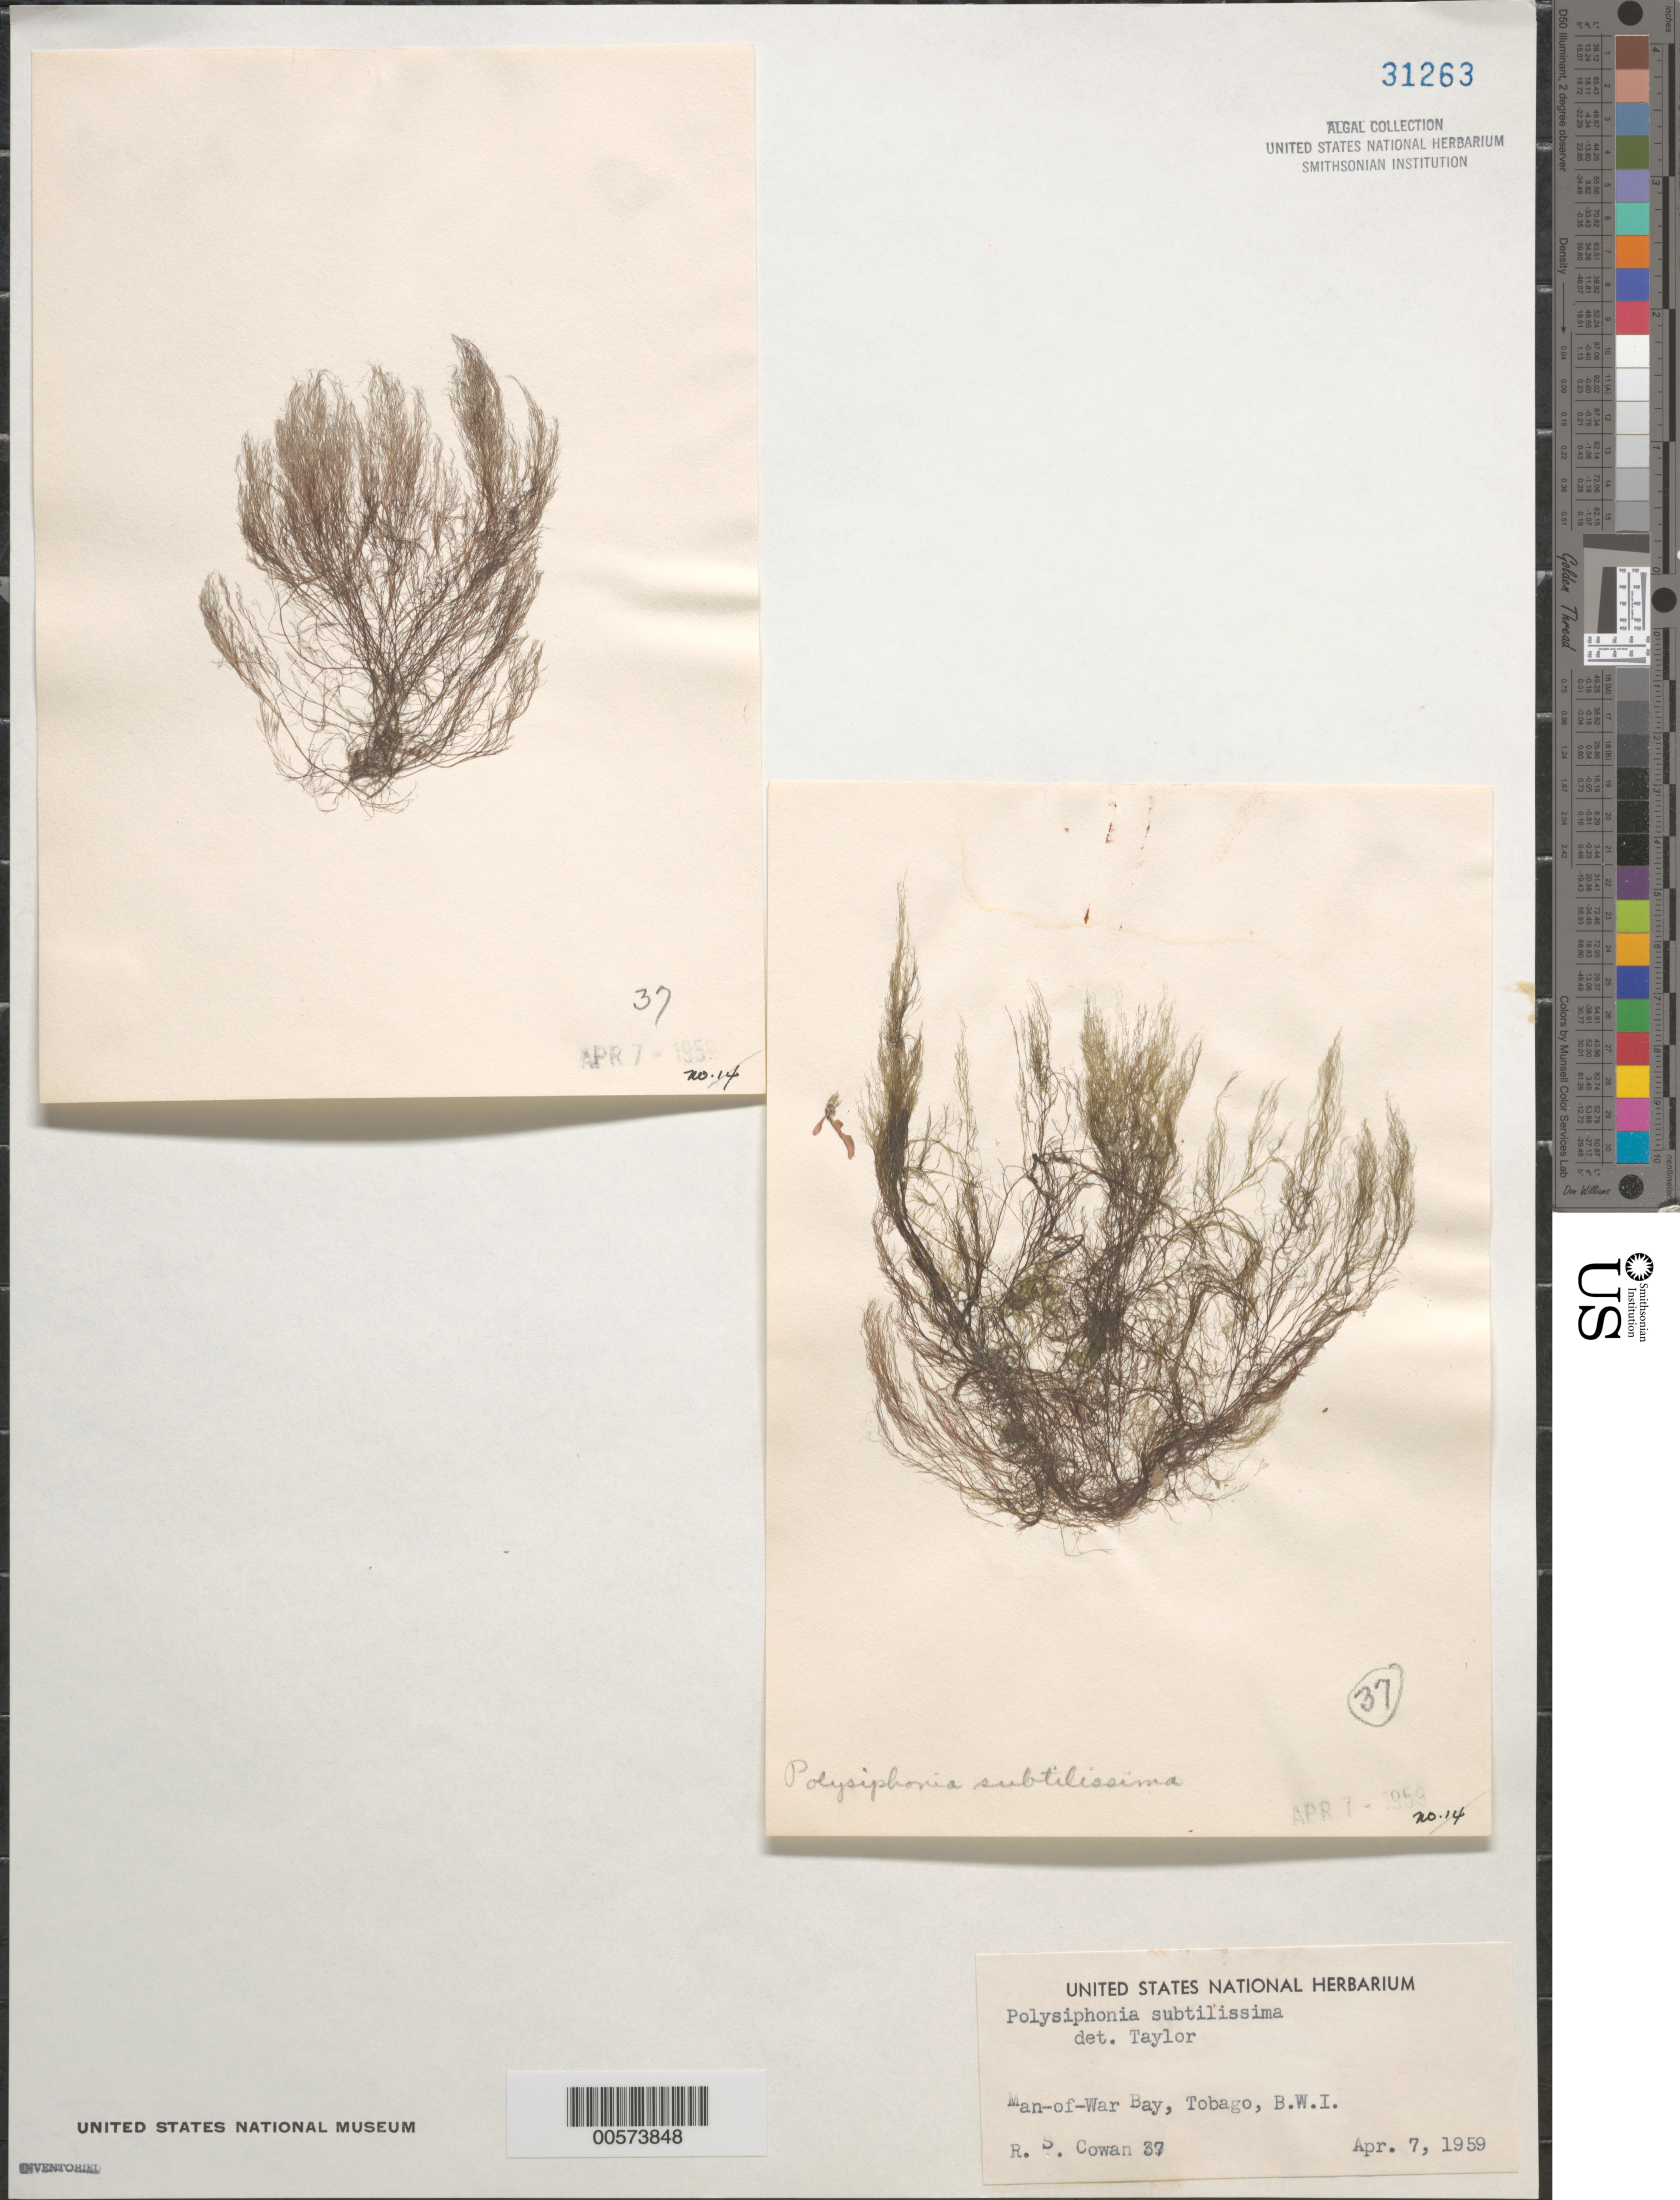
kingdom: Plantae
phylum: Rhodophyta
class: Florideophyceae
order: Ceramiales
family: Rhodomelaceae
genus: Polysiphonia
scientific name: Polysiphonia subtilissima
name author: Mont.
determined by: Taylor, William R.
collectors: R. S. Cowan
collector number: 37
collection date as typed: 07 Apr 1959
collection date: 1959-04-07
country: Trinidad and Tobago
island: Tobago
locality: Man-of-War Bay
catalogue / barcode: US 31263